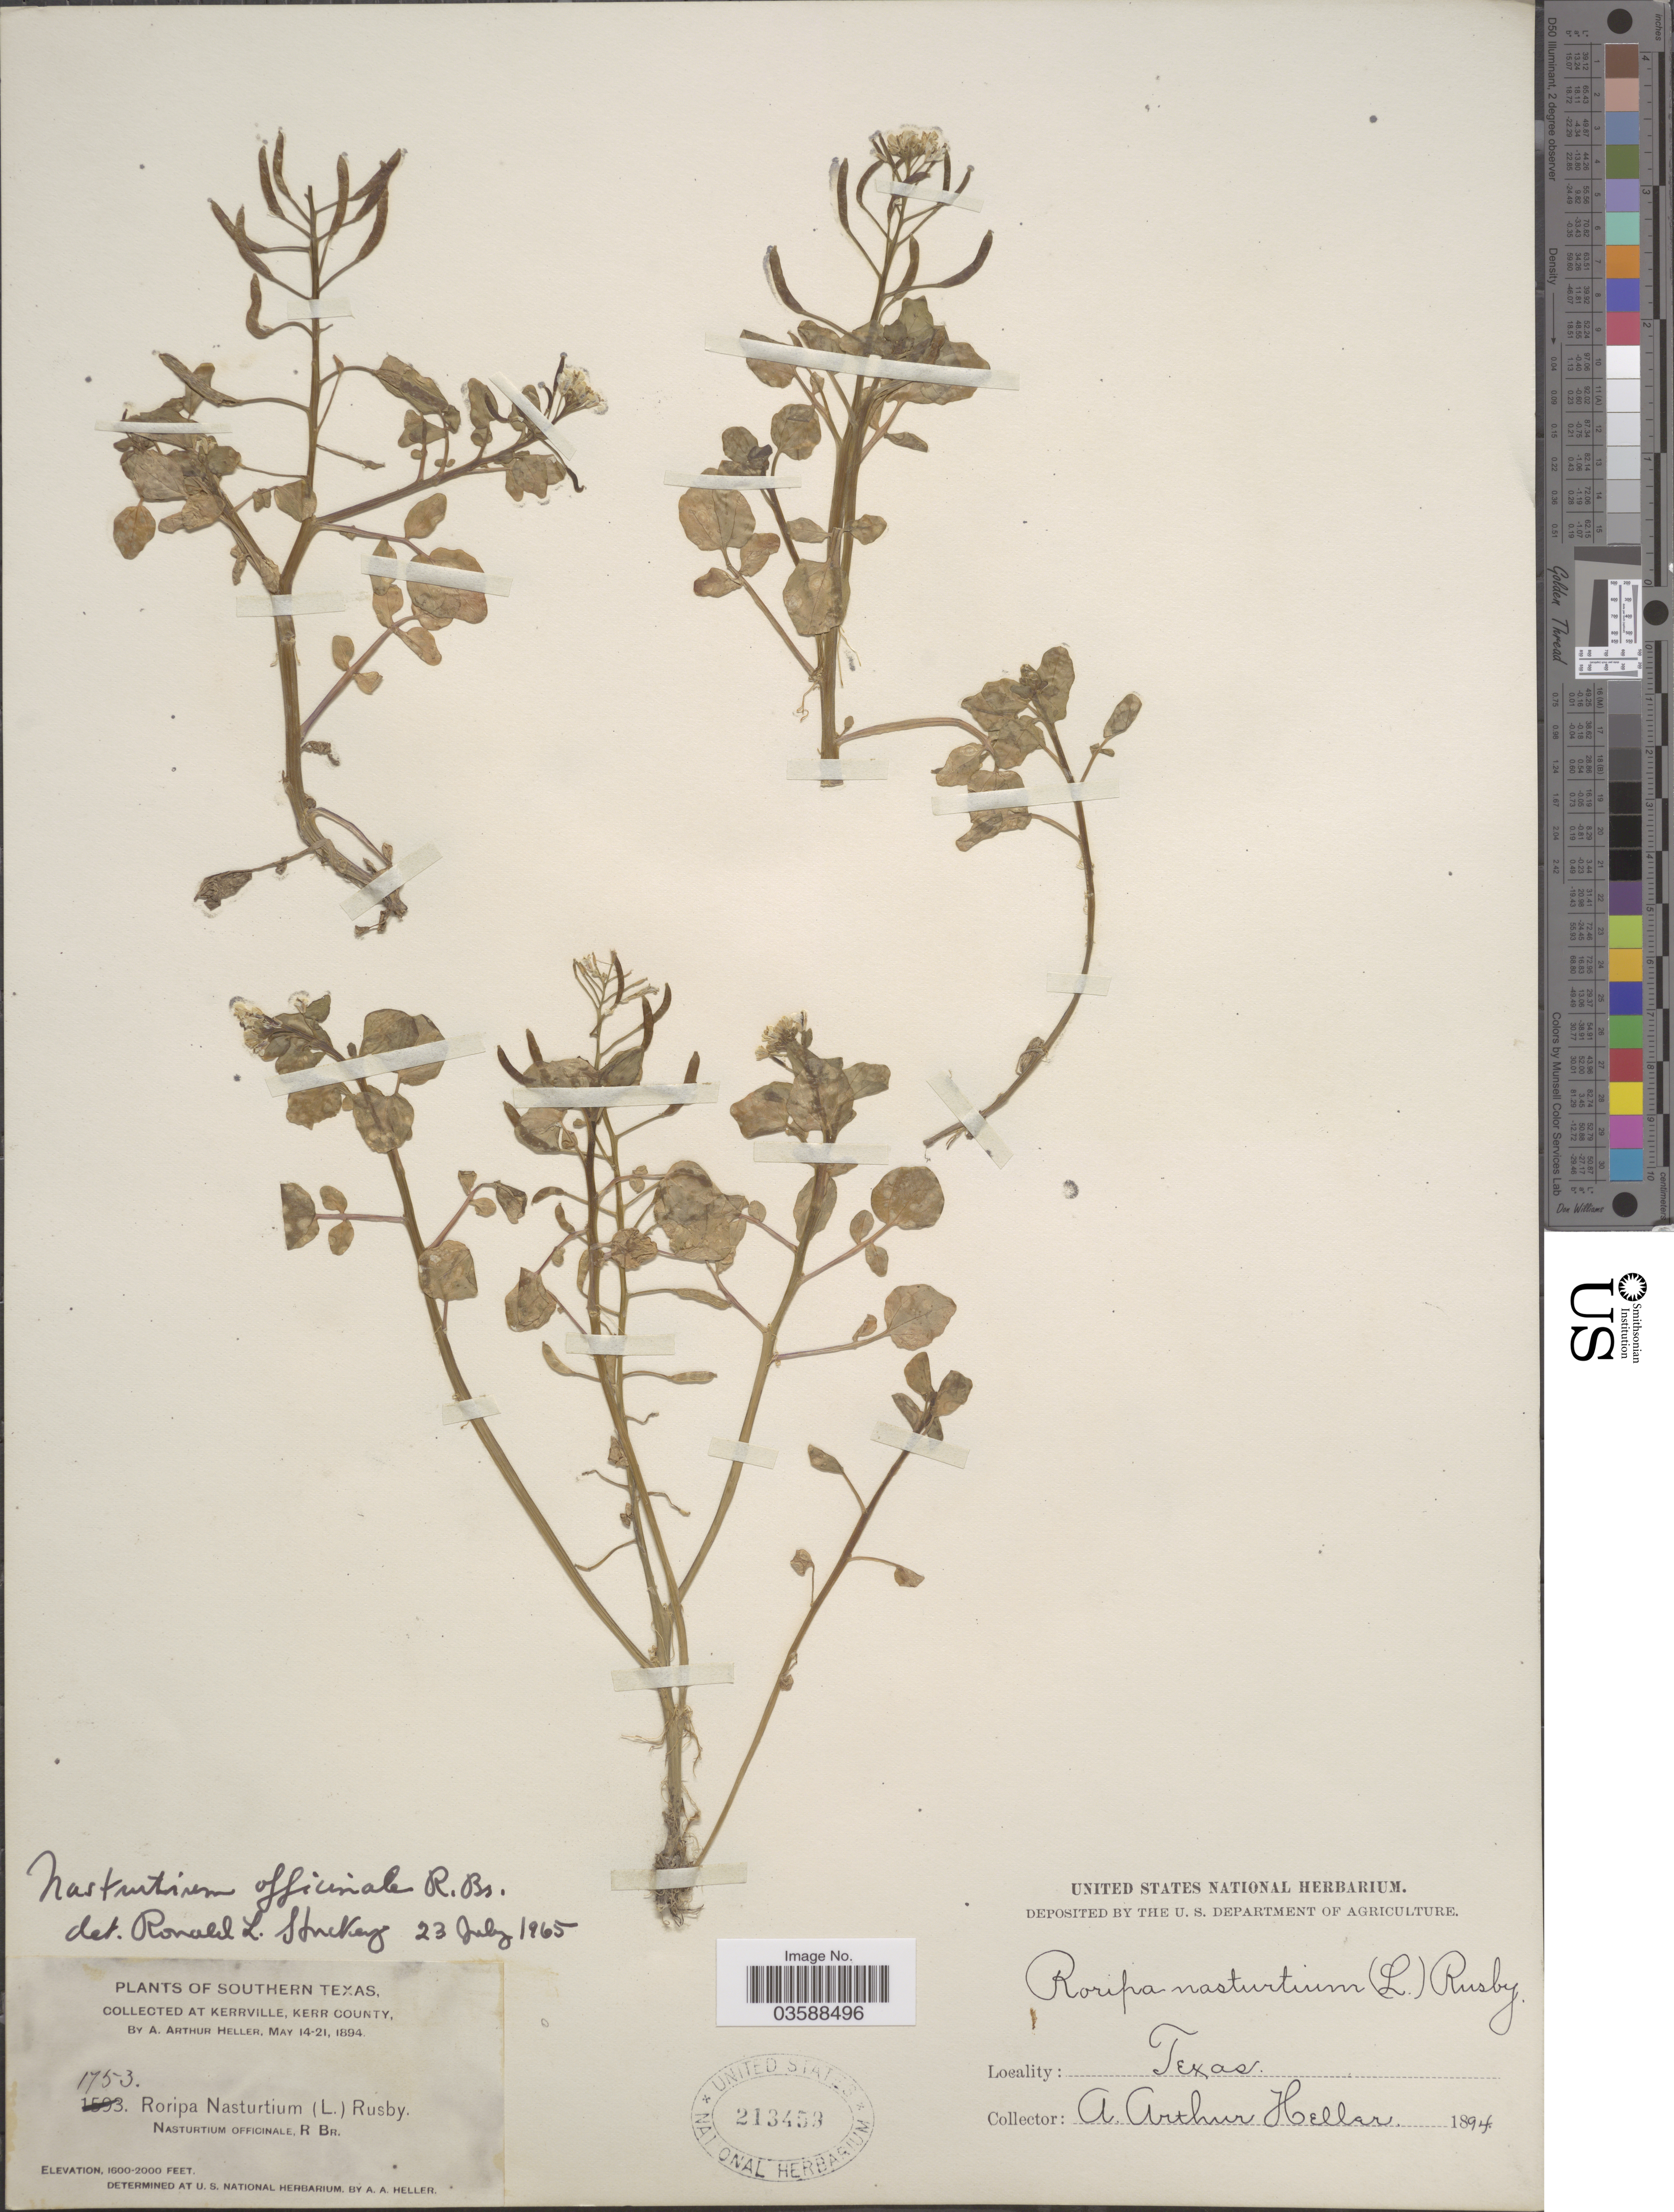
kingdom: Plantae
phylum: Tracheophyta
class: Magnoliopsida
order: Brassicales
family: Brassicaceae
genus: Nasturtium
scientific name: Nasturtium officinale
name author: R. Br.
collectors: A. A. Heller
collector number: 1753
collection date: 1894-05-14/1894-05-21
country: United States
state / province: Texas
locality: Southern Texas. Kerrville, Kerr County.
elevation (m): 488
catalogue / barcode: US 213453